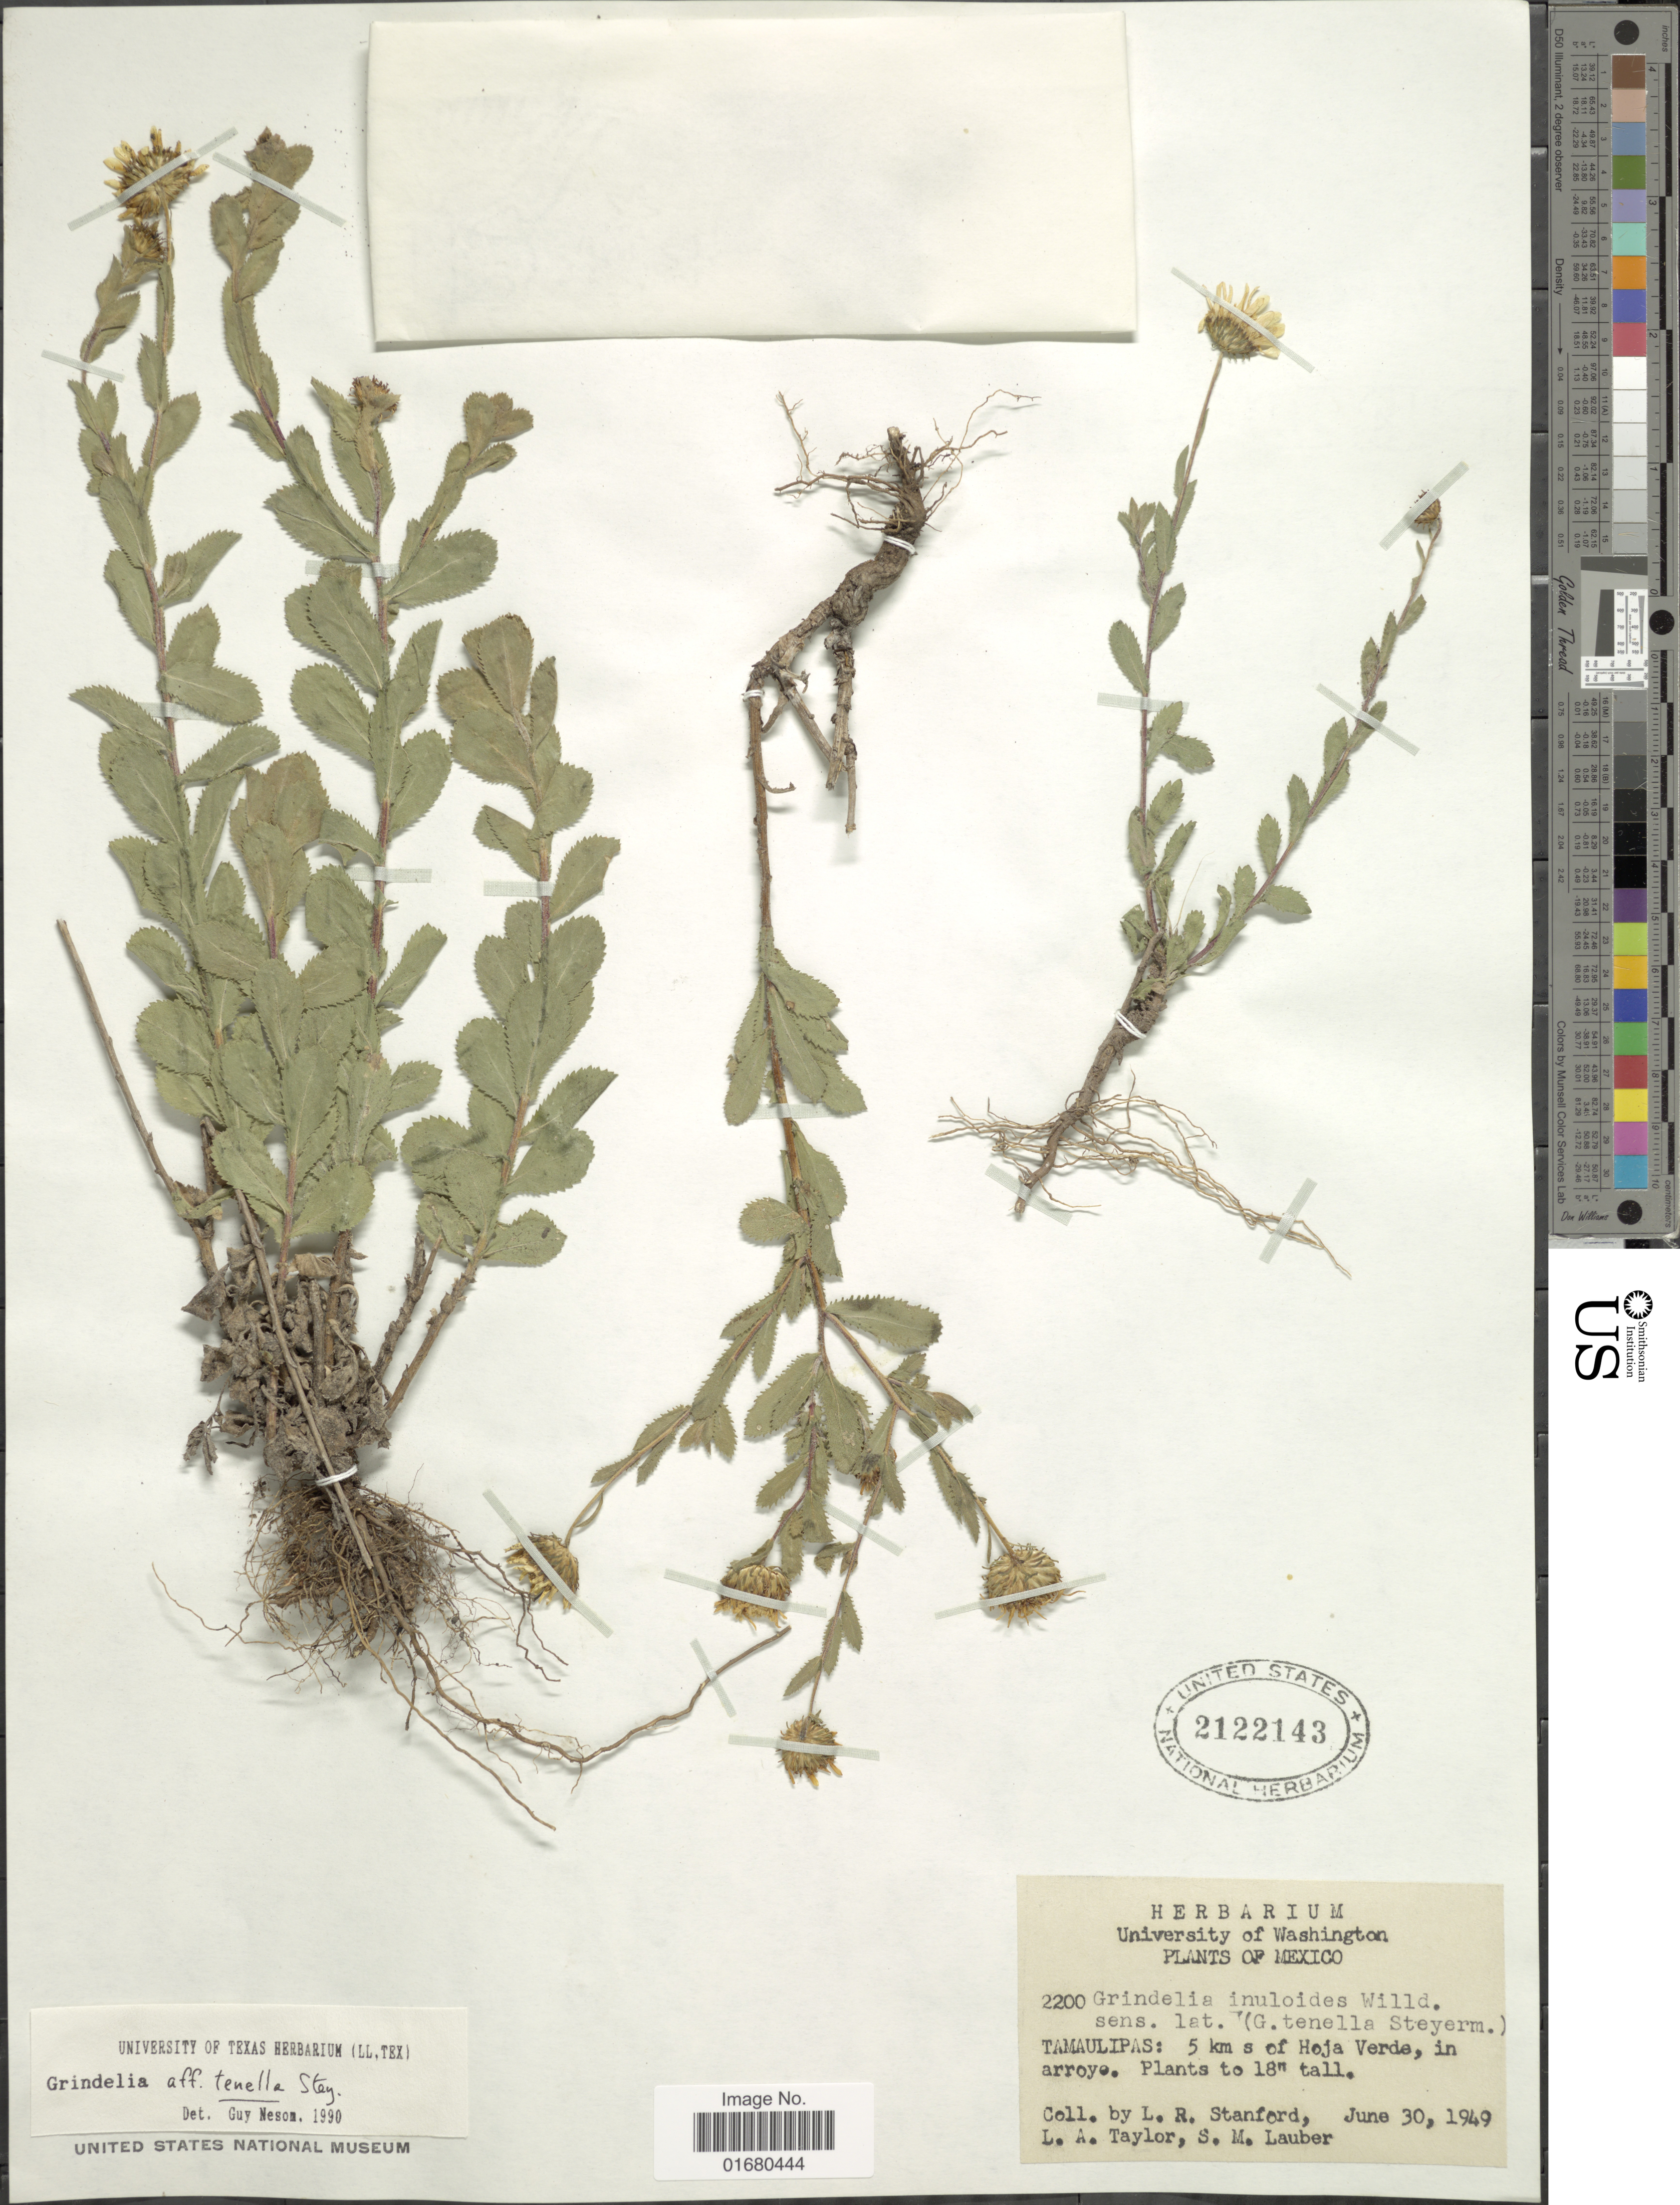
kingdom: Plantae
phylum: Tracheophyta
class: Magnoliopsida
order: Asterales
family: Asteraceae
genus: Grindelia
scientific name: Grindelia tenella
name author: Steyerm.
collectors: L. R. Stanford, L. A. Taylor & S. M. Lauber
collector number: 2200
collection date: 1949-06-30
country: Mexico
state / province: Tamaulipas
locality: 5 km s of Hoja Verde, in arroyo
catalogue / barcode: US 2122143